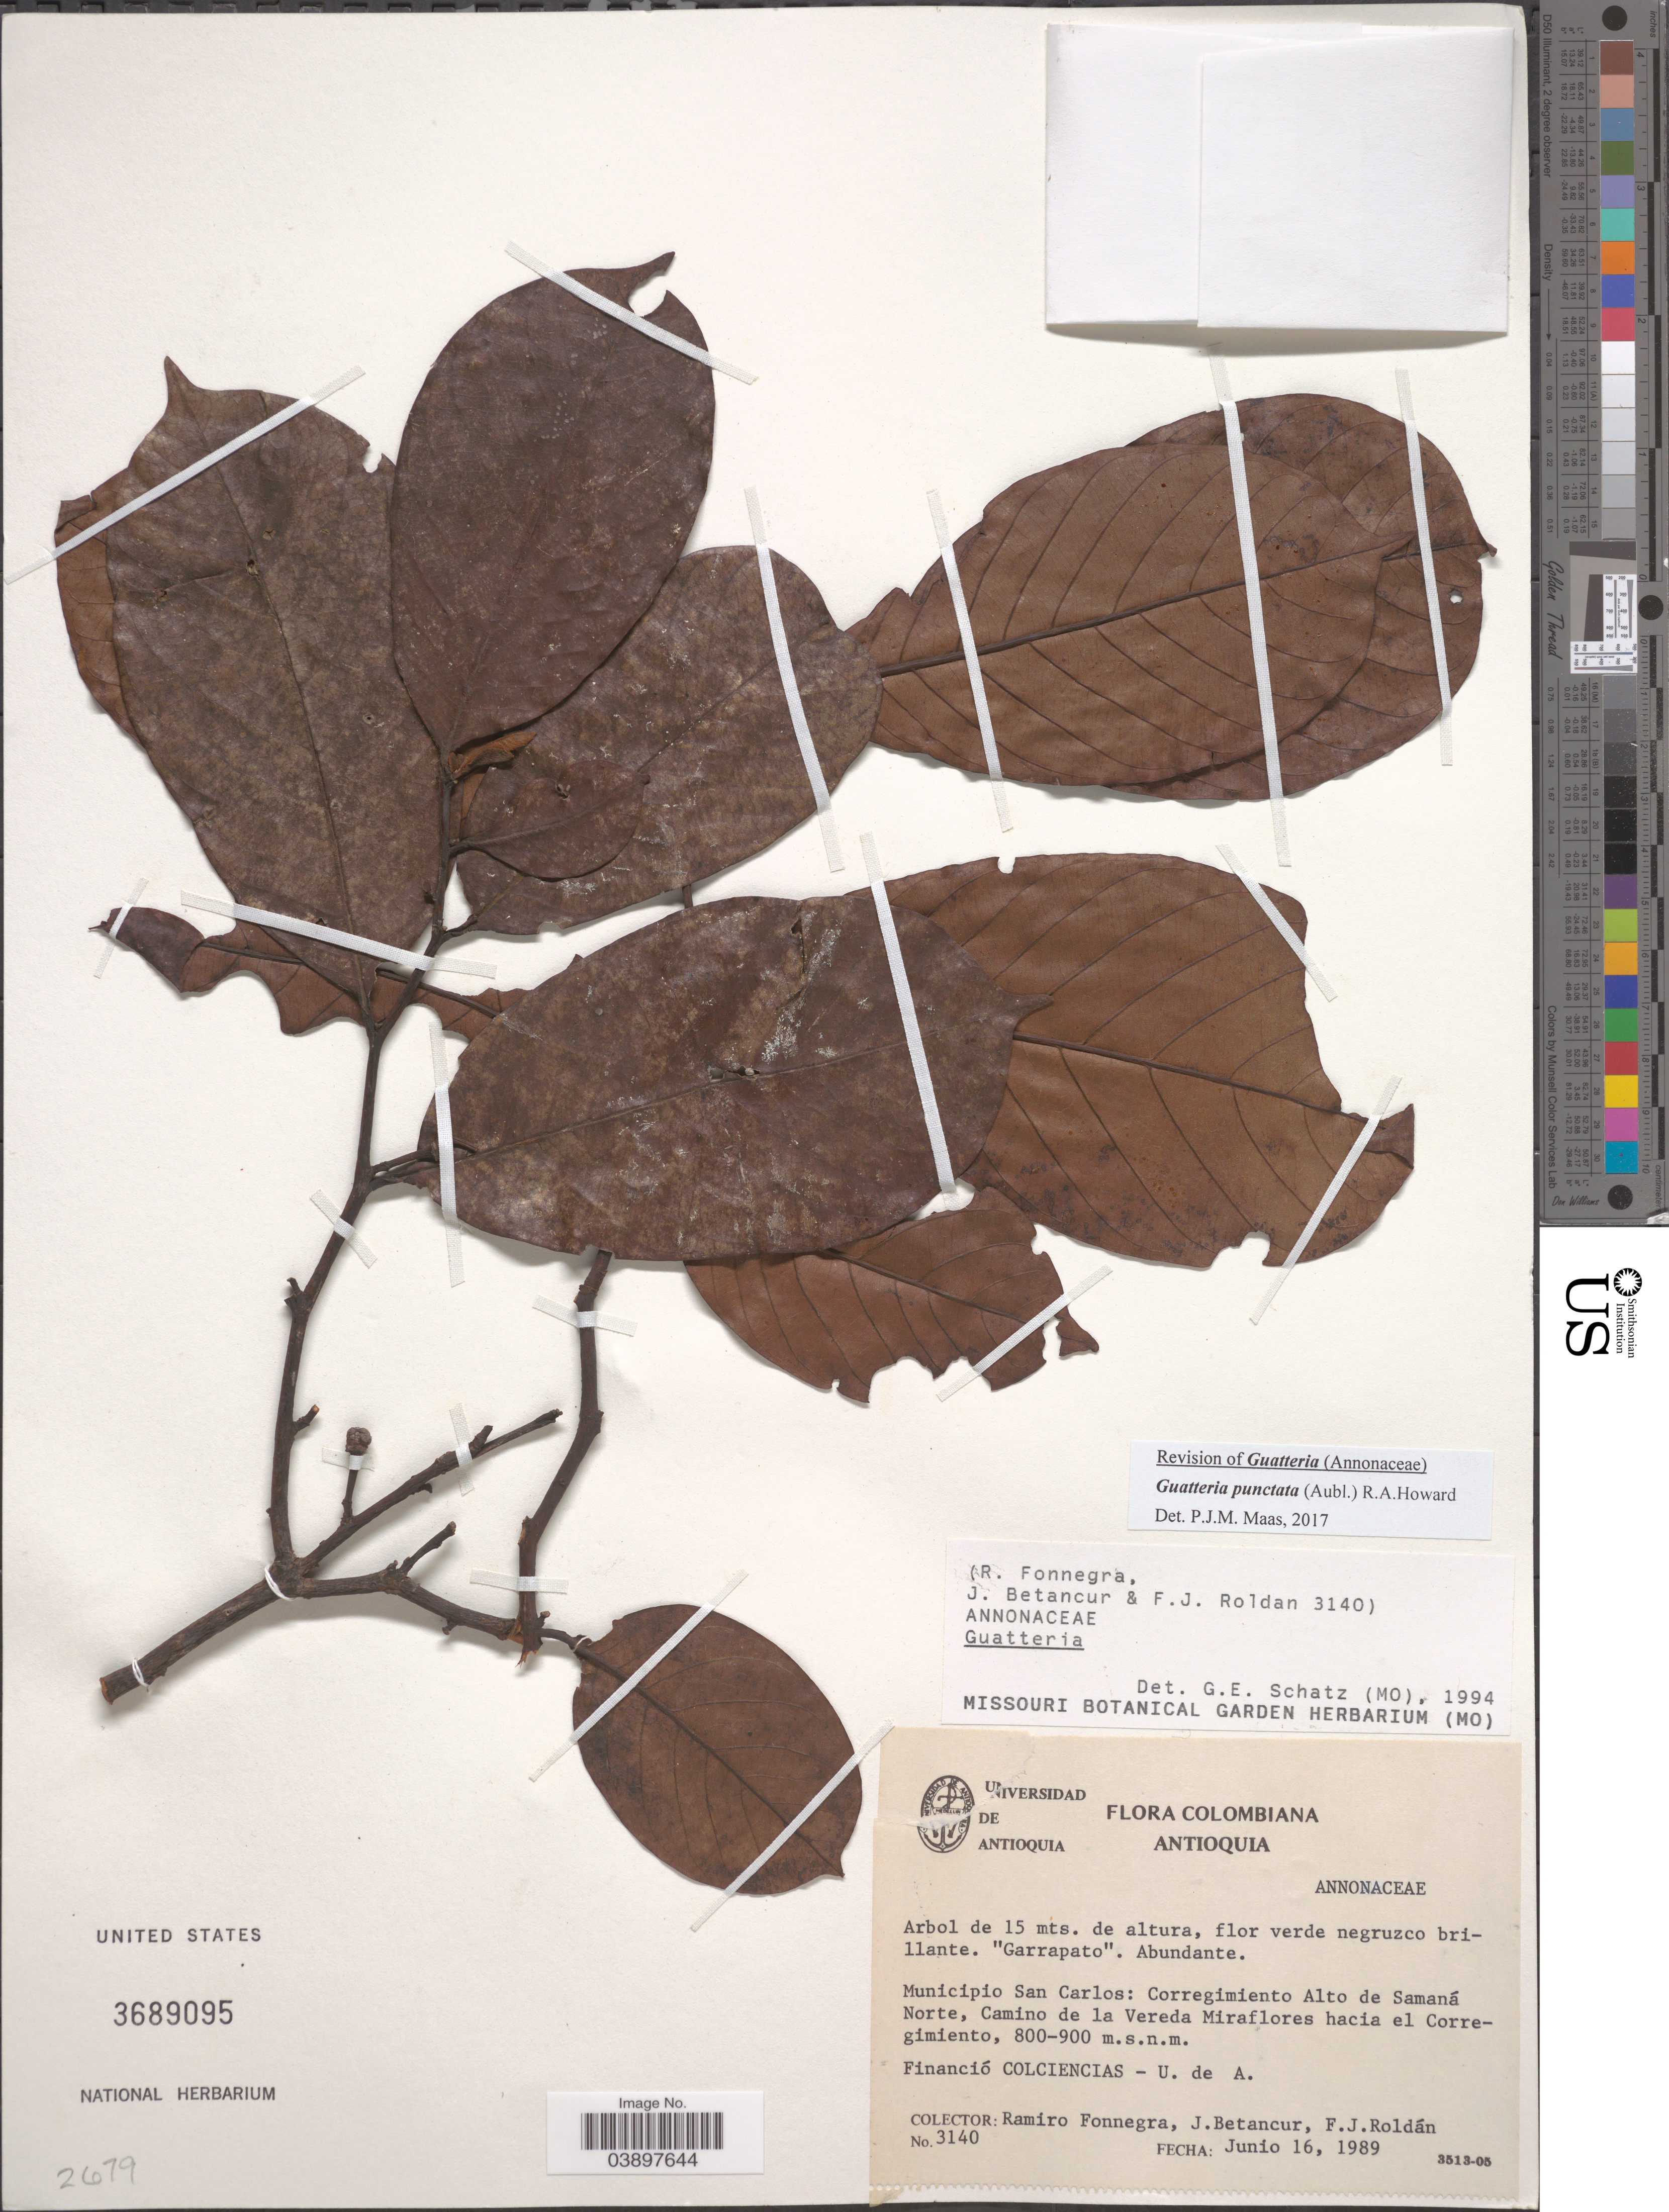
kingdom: Plantae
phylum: Tracheophyta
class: Magnoliopsida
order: Magnoliales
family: Annonaceae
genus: Guatteria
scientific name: Guatteria punctata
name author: (Aubl.) R.A. Howard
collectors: R. Fonnegra, J. Betancur & F. J. Roldán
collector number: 3140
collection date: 1989-06-16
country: Colombia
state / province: Antioquia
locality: Municipio San Carlos: Corregimiento Alto de Samaná Norte, Camino de la Vereda Miraflores hacia el Corregimiento.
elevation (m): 800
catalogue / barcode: US 3689095